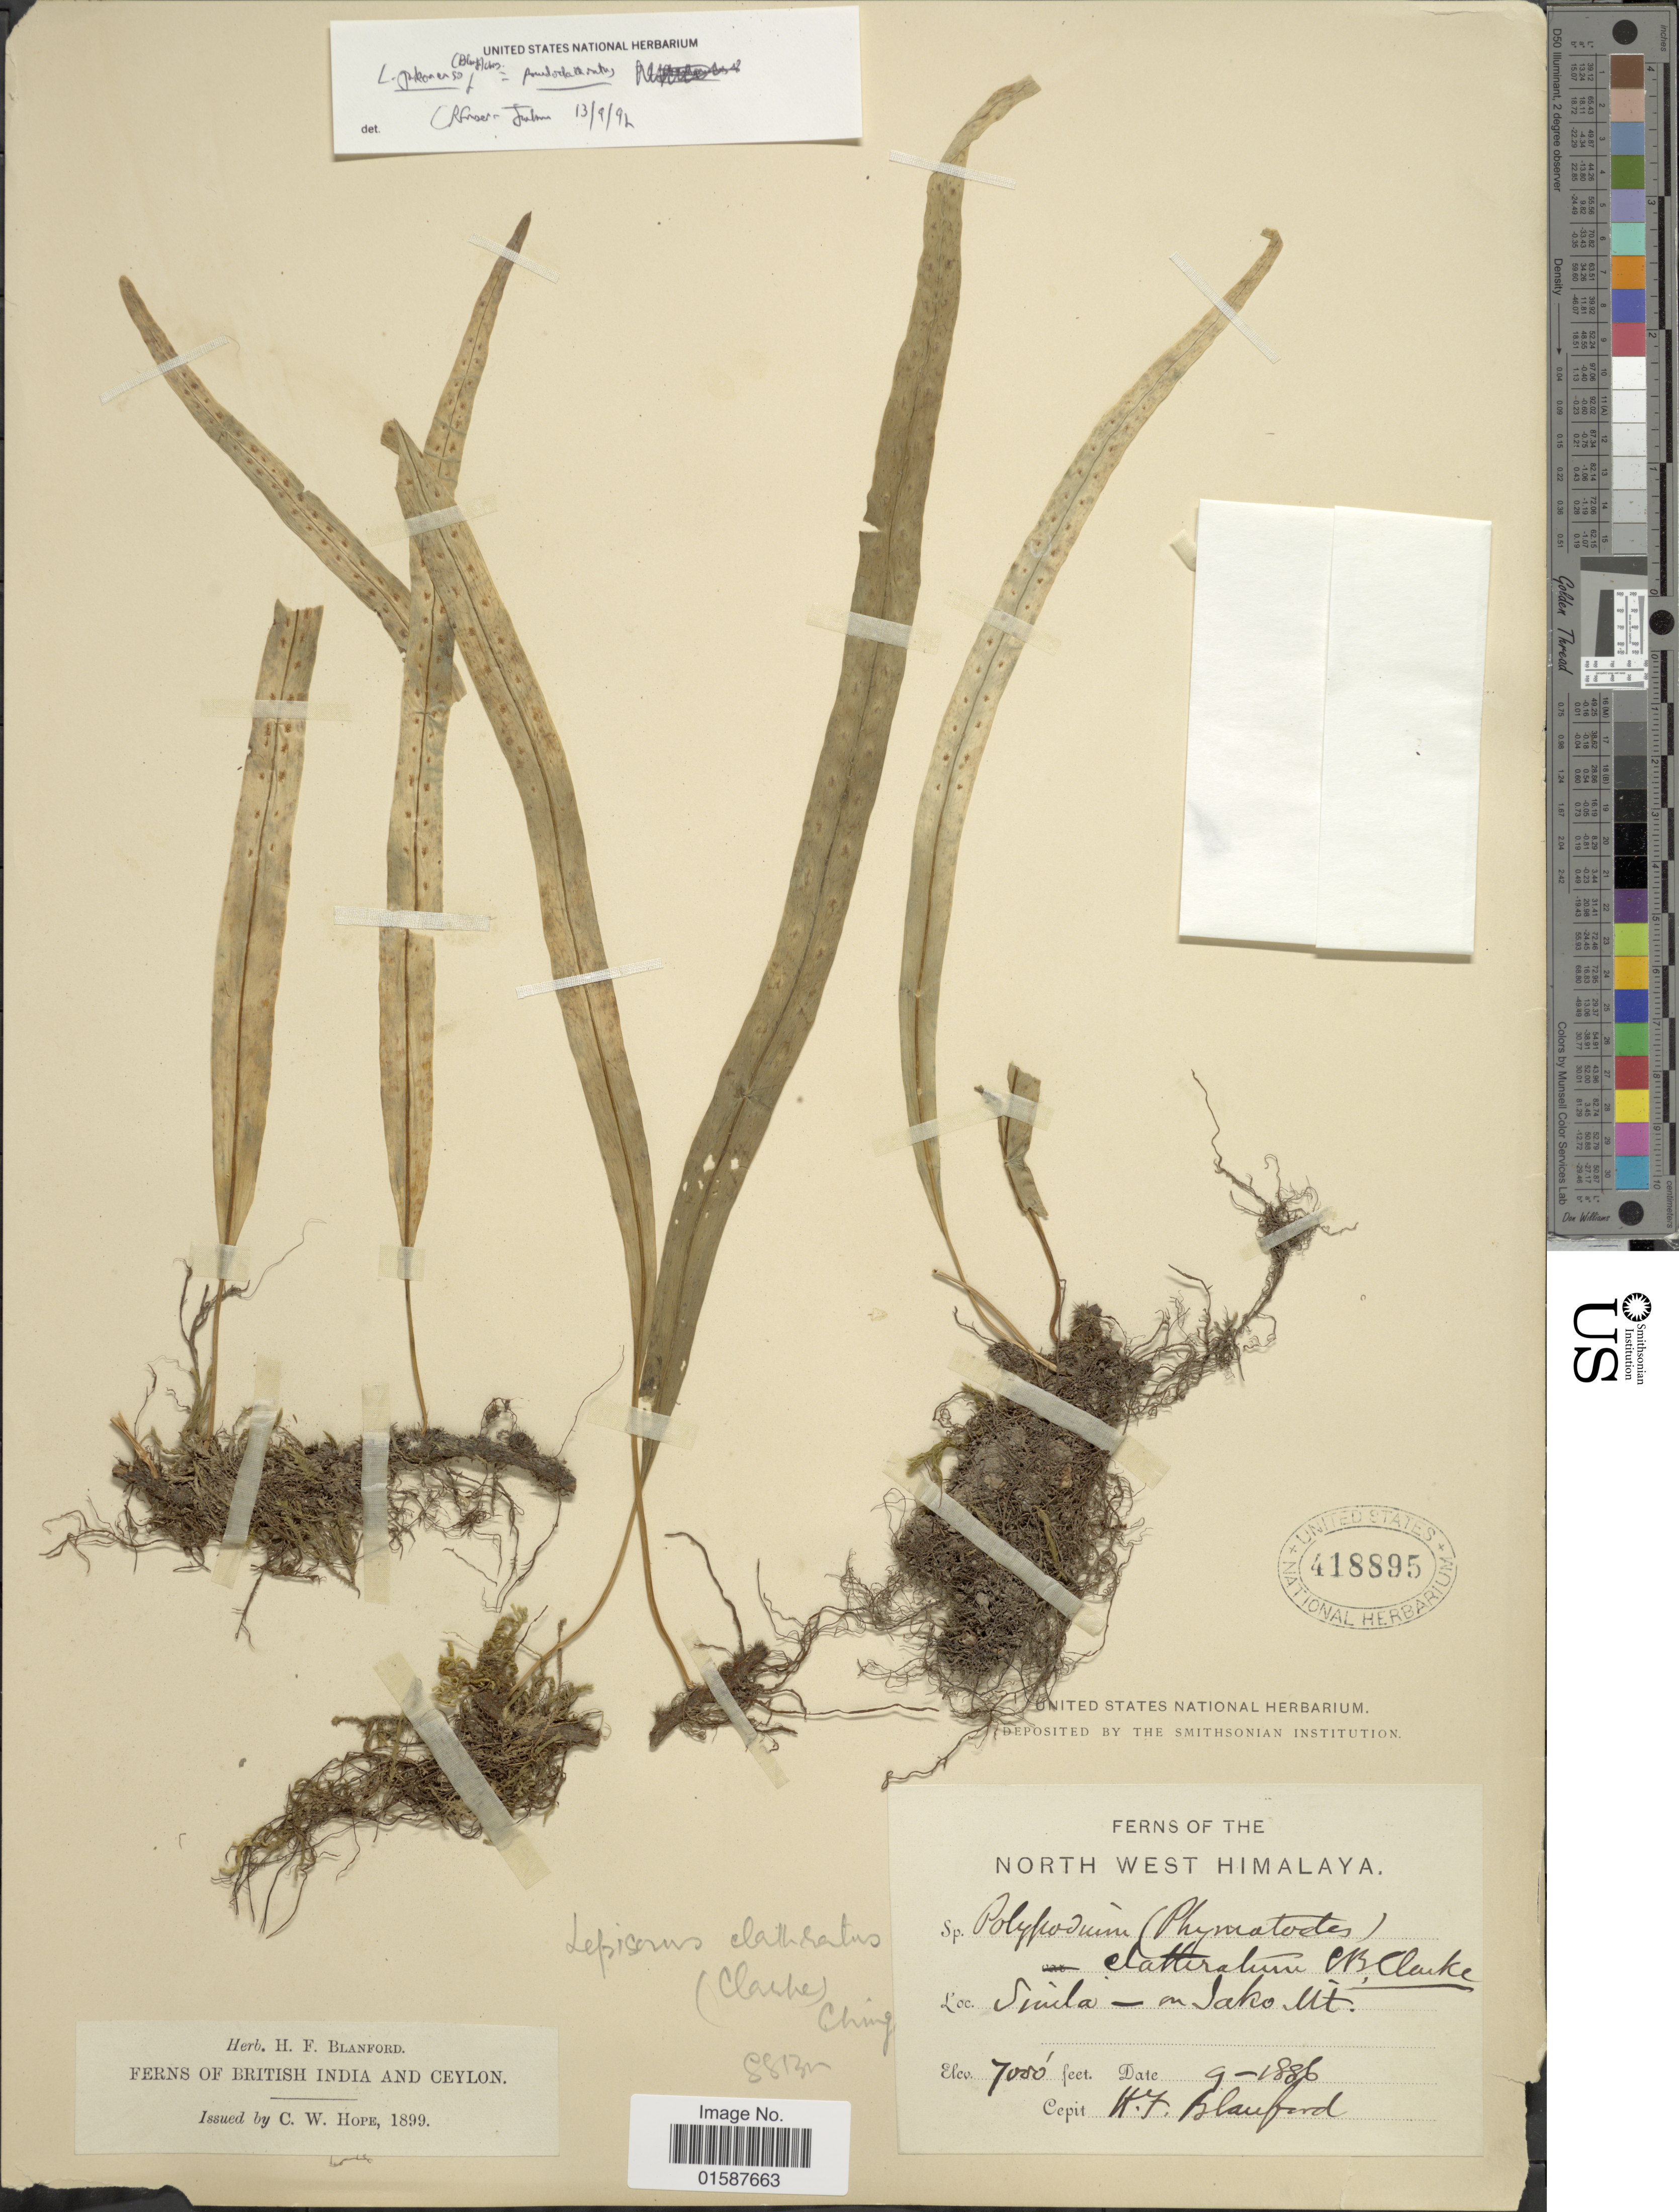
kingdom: Plantae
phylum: Tracheophyta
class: Polypodiopsida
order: Polypodiales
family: Polypodiaceae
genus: Lepisorus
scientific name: Lepisorus clathratus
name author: (C.B. Clarke) Ching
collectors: H. Blanford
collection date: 1886-07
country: India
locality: North West Himalaya, Simla, in Jako Mt.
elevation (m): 2134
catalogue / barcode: US 418895